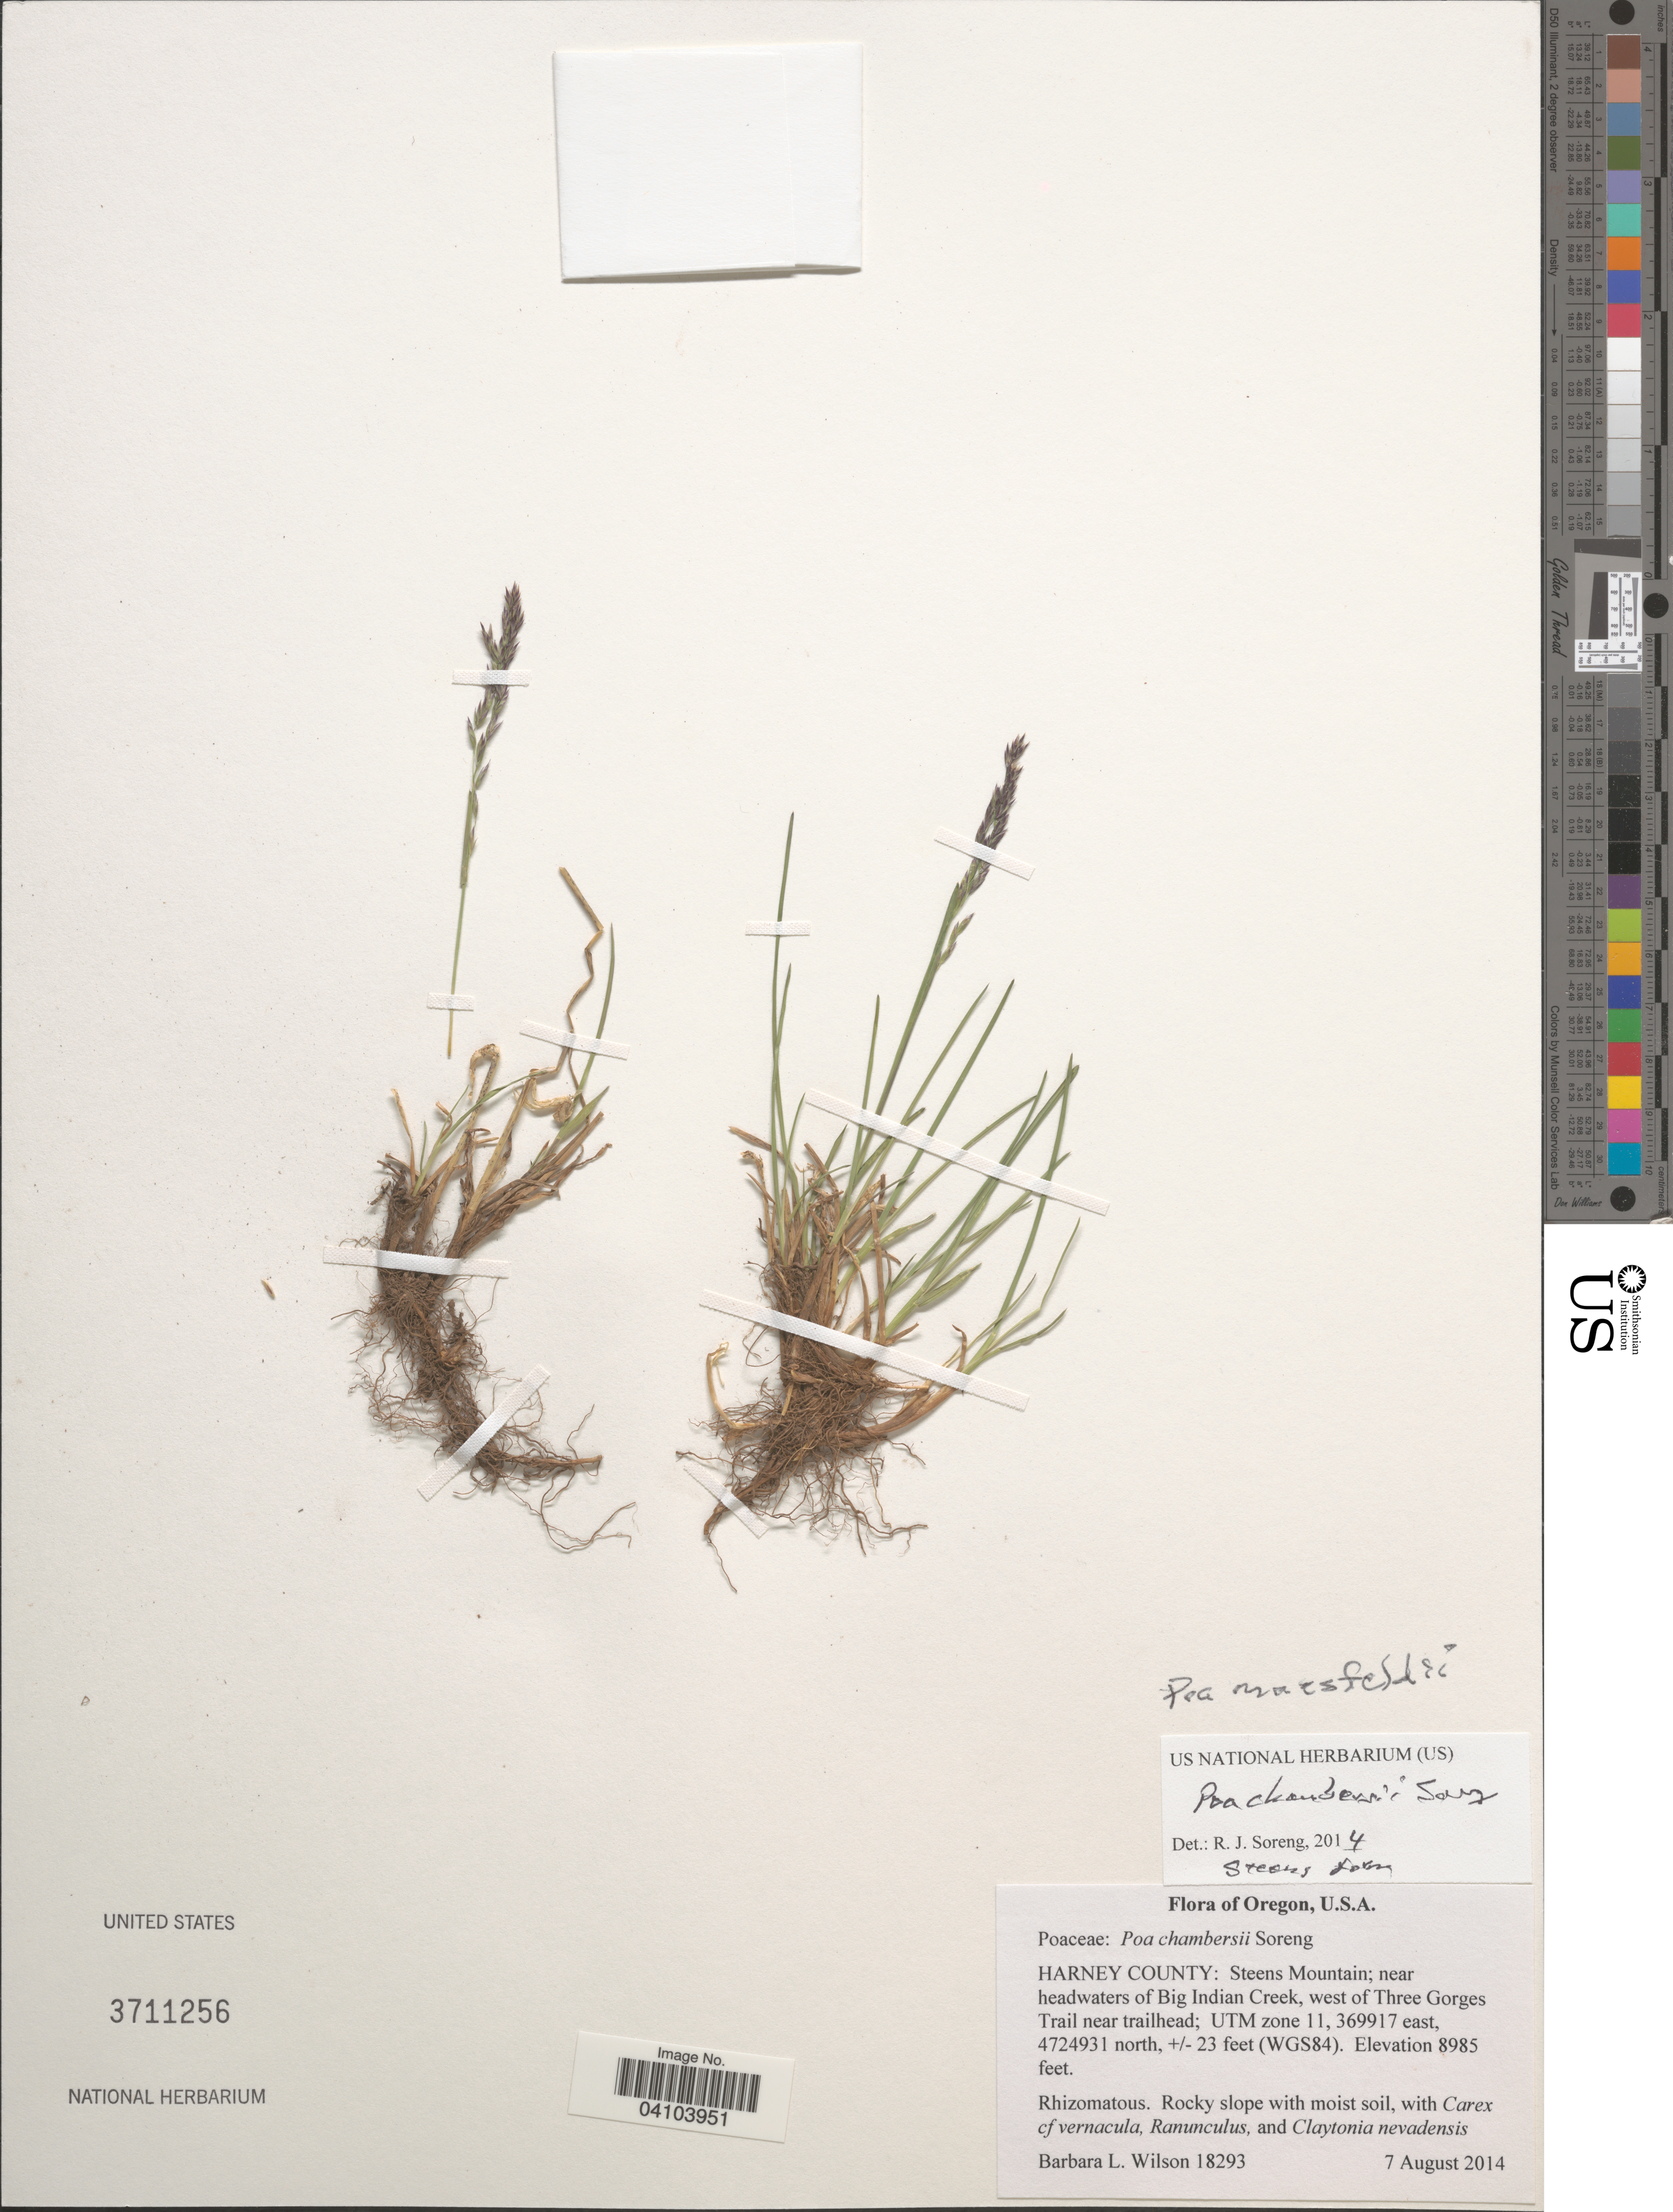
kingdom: Plantae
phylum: Tracheophyta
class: Liliopsida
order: Poales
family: Poaceae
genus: Poa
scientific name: Poa mansfieldii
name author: Otting & B.L. Wilson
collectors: B. L. Wilson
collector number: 18293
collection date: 2014-08-07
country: United States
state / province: Oregon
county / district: Harney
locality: Harney County: Steens Mountain; near headwaters of Big Indian Creek, west of Three Gorges Trail near trailhead; UTM zone 11, 369917 east, 4724931 north, +/- 23 feet (WGS84).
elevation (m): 2739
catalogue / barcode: US 3711256